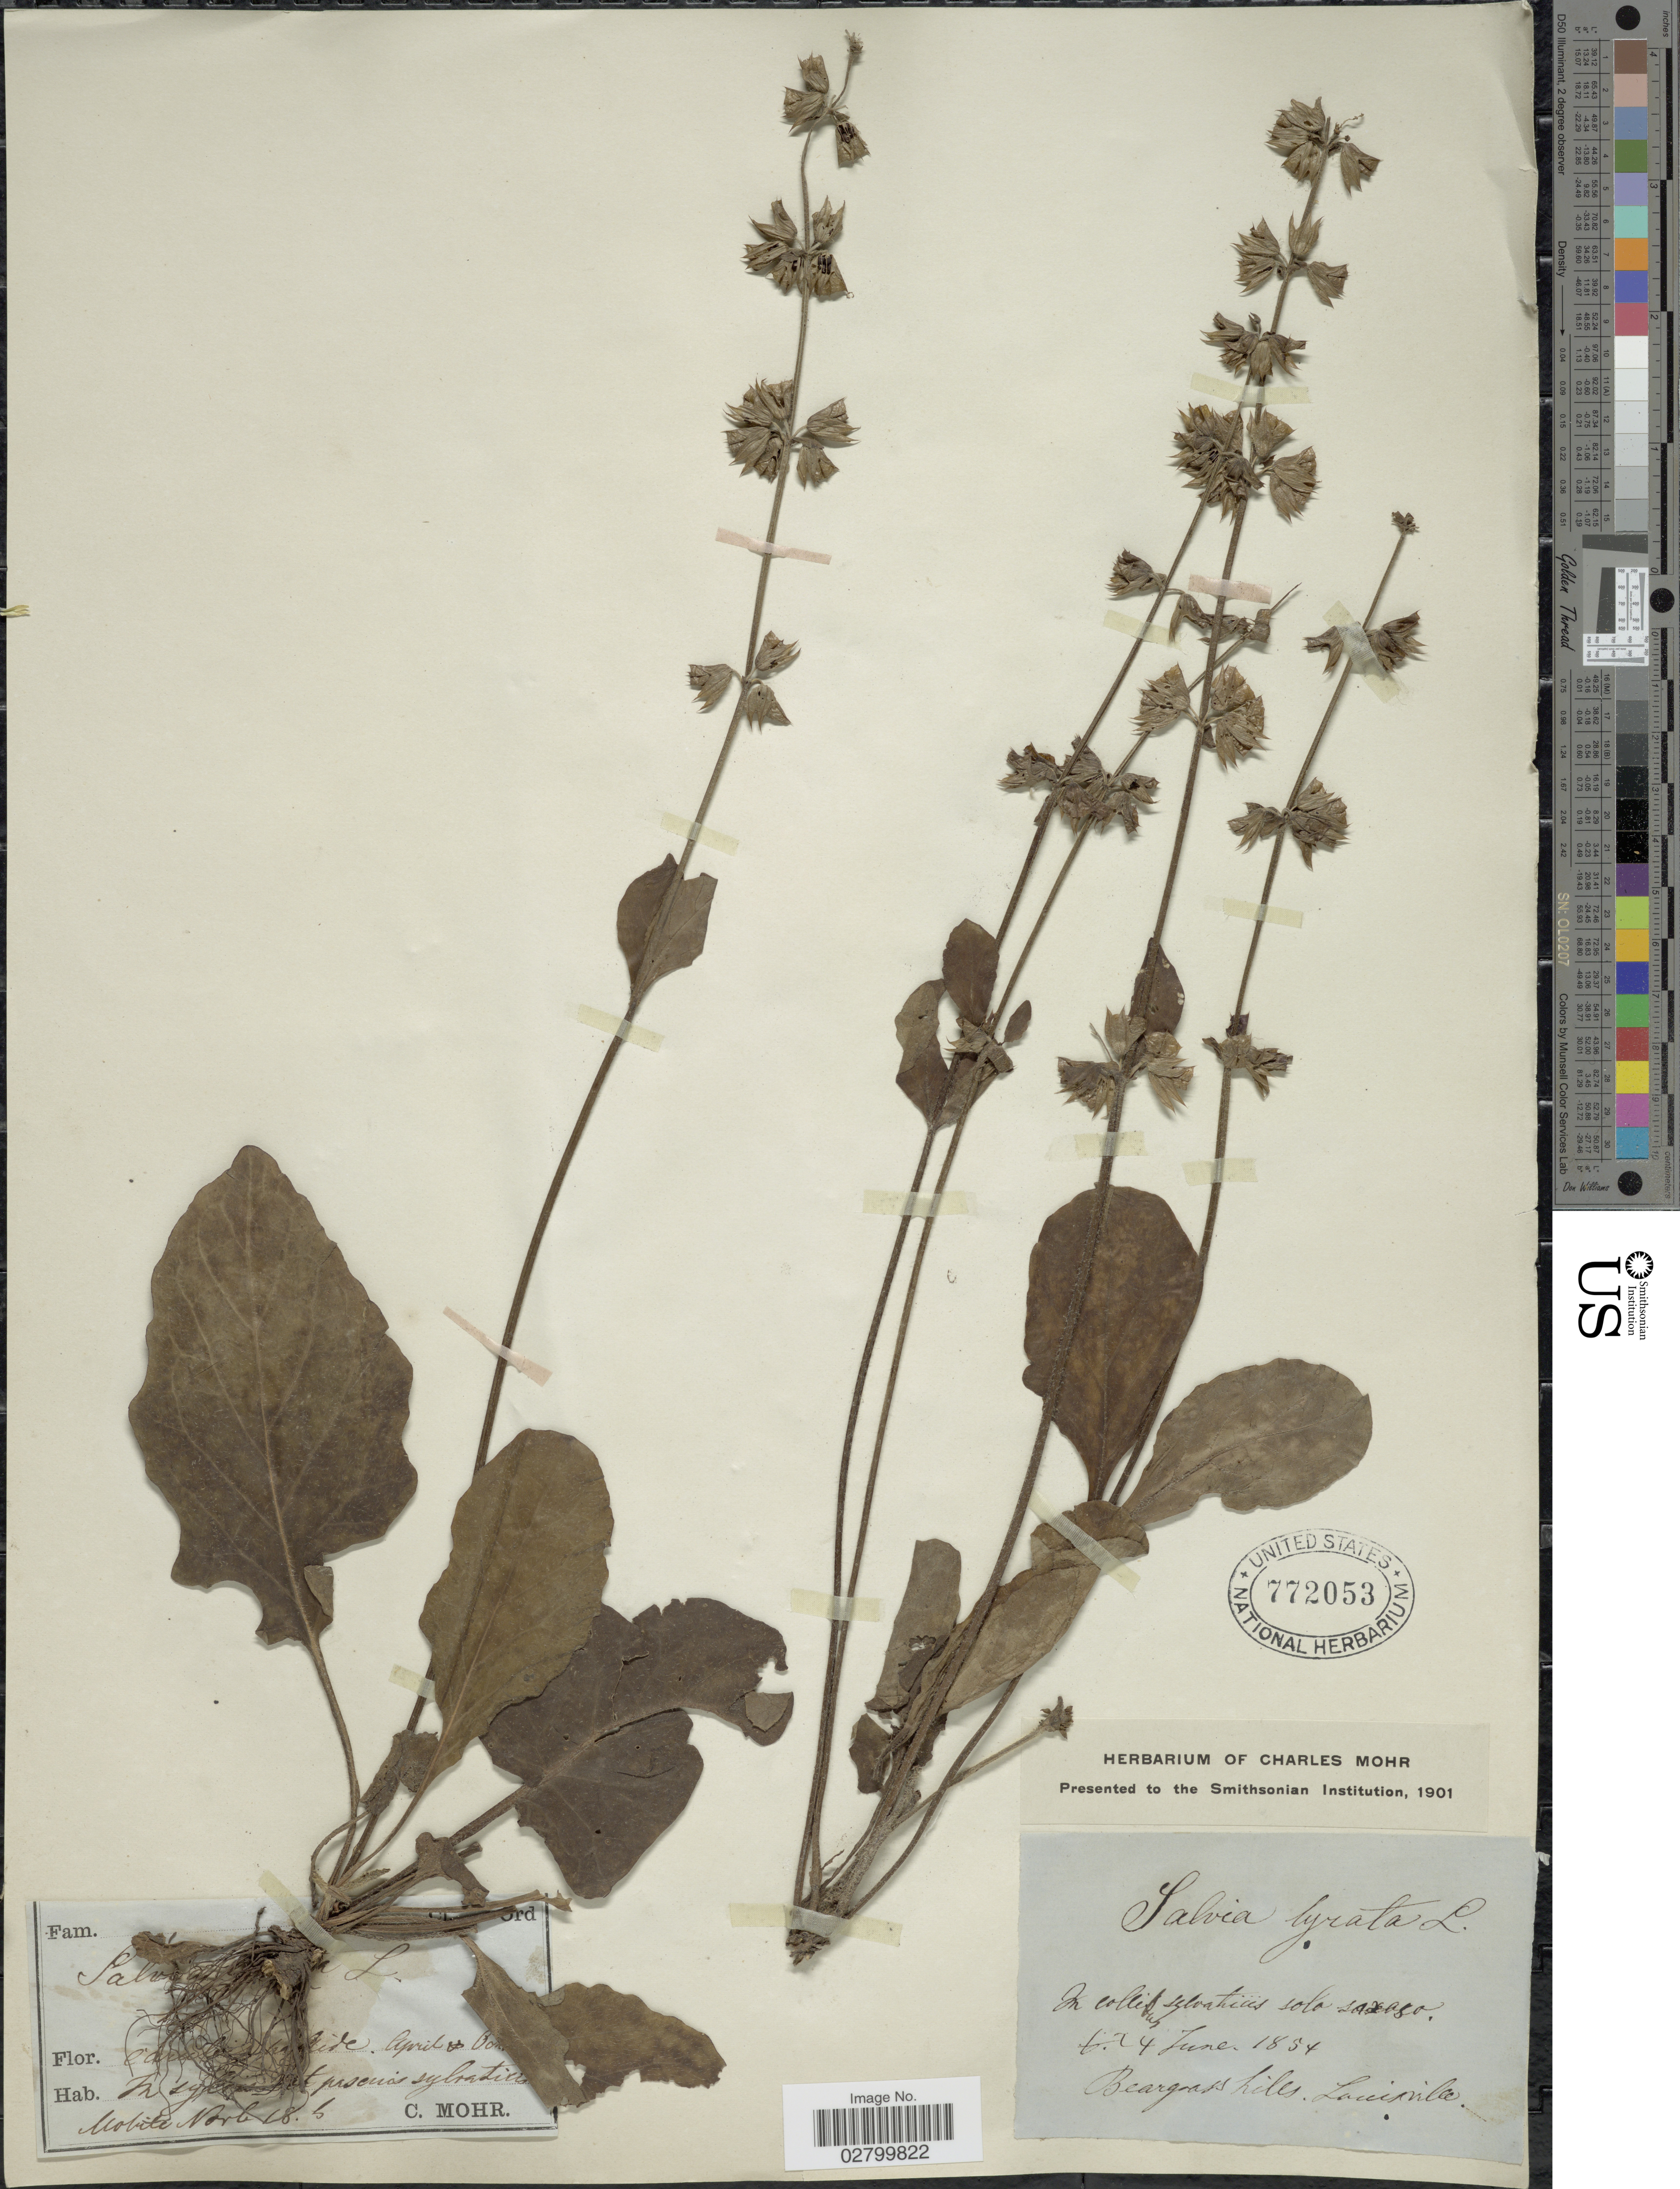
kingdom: Plantae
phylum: Tracheophyta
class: Magnoliopsida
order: Lamiales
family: Lamiaceae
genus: Salvia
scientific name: Salvia lyrata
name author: L.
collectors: Mohr, C. T. (herbarium)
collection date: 1854-06-24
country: United States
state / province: Kentucky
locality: Beargrass hills, Louisville.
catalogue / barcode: US 772053